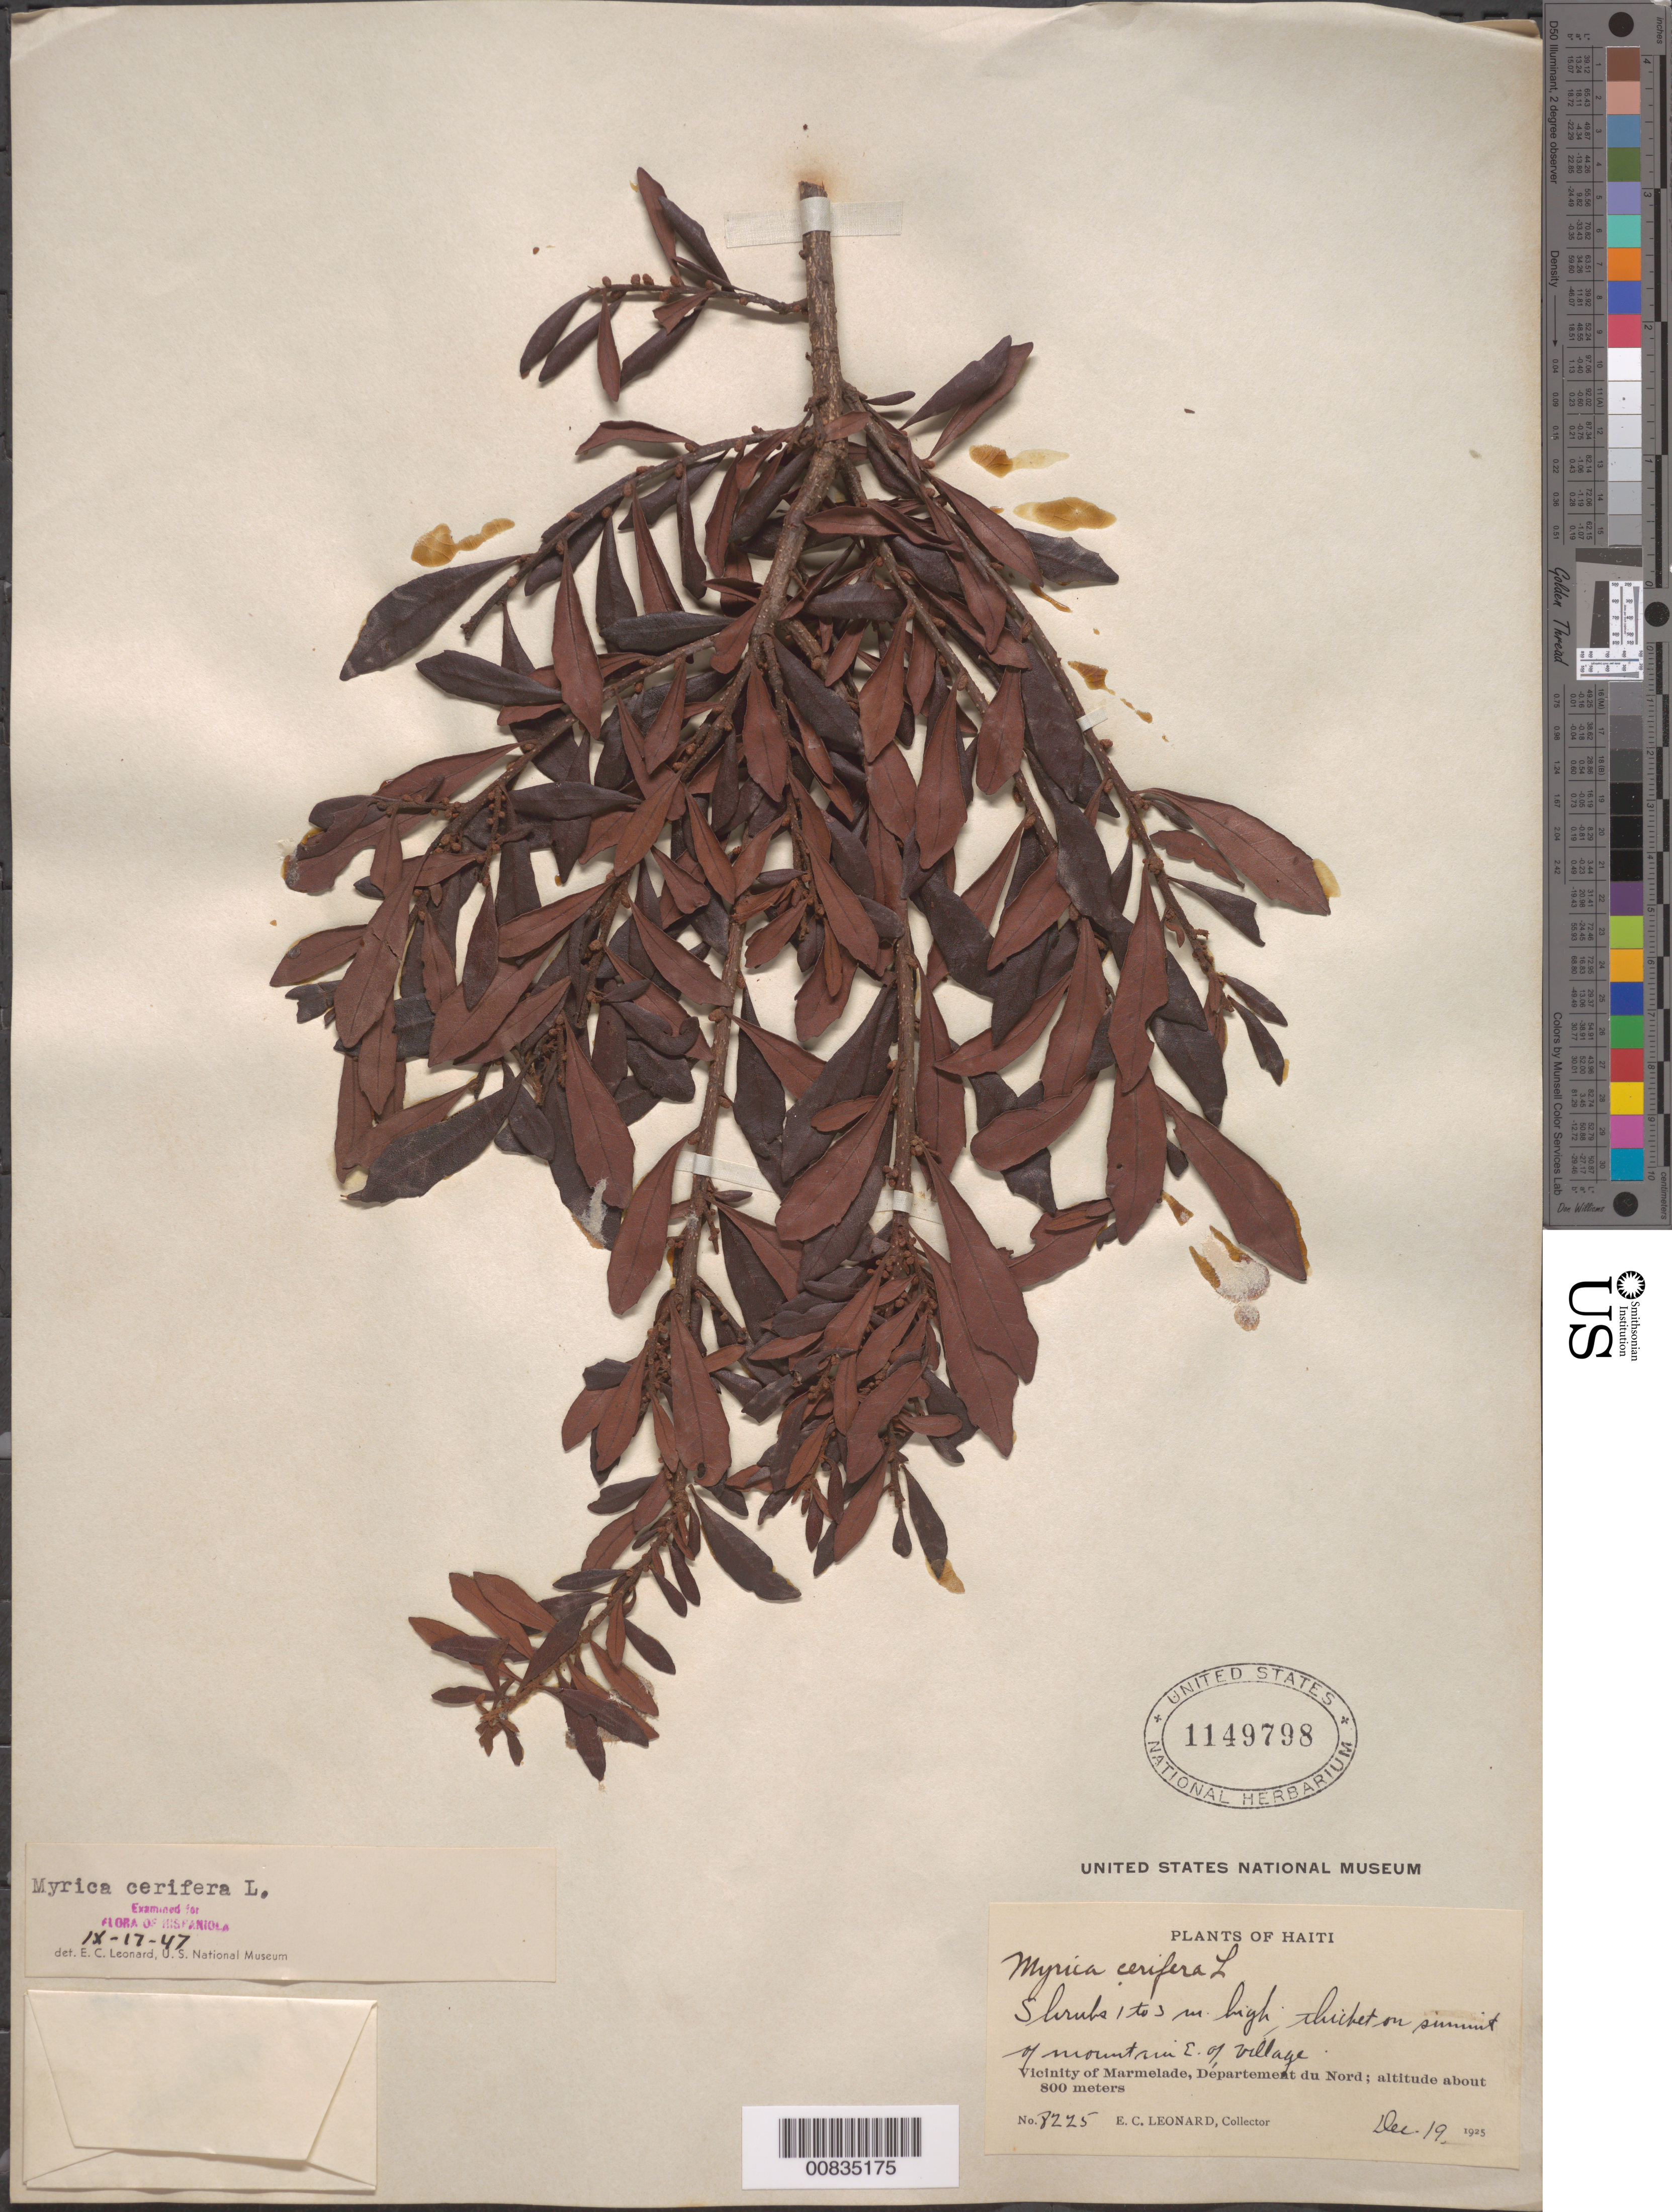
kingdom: Plantae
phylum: Tracheophyta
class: Magnoliopsida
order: Fagales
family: Myricaceae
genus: Morella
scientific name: Morella cerifera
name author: (L.) Small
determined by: Strong, M. T., (US), Smithsonian Institution - National Museum of Natural History (UNITED STATES)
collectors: E. C. Leonard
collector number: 8225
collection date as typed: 19 Dec 1925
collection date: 1925-12-19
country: Haiti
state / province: Nord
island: Hispaniola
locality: Vicinity of Marmelade. Summit of mountain east of village.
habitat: Thicket on summit.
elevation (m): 800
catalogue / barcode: US 1149798